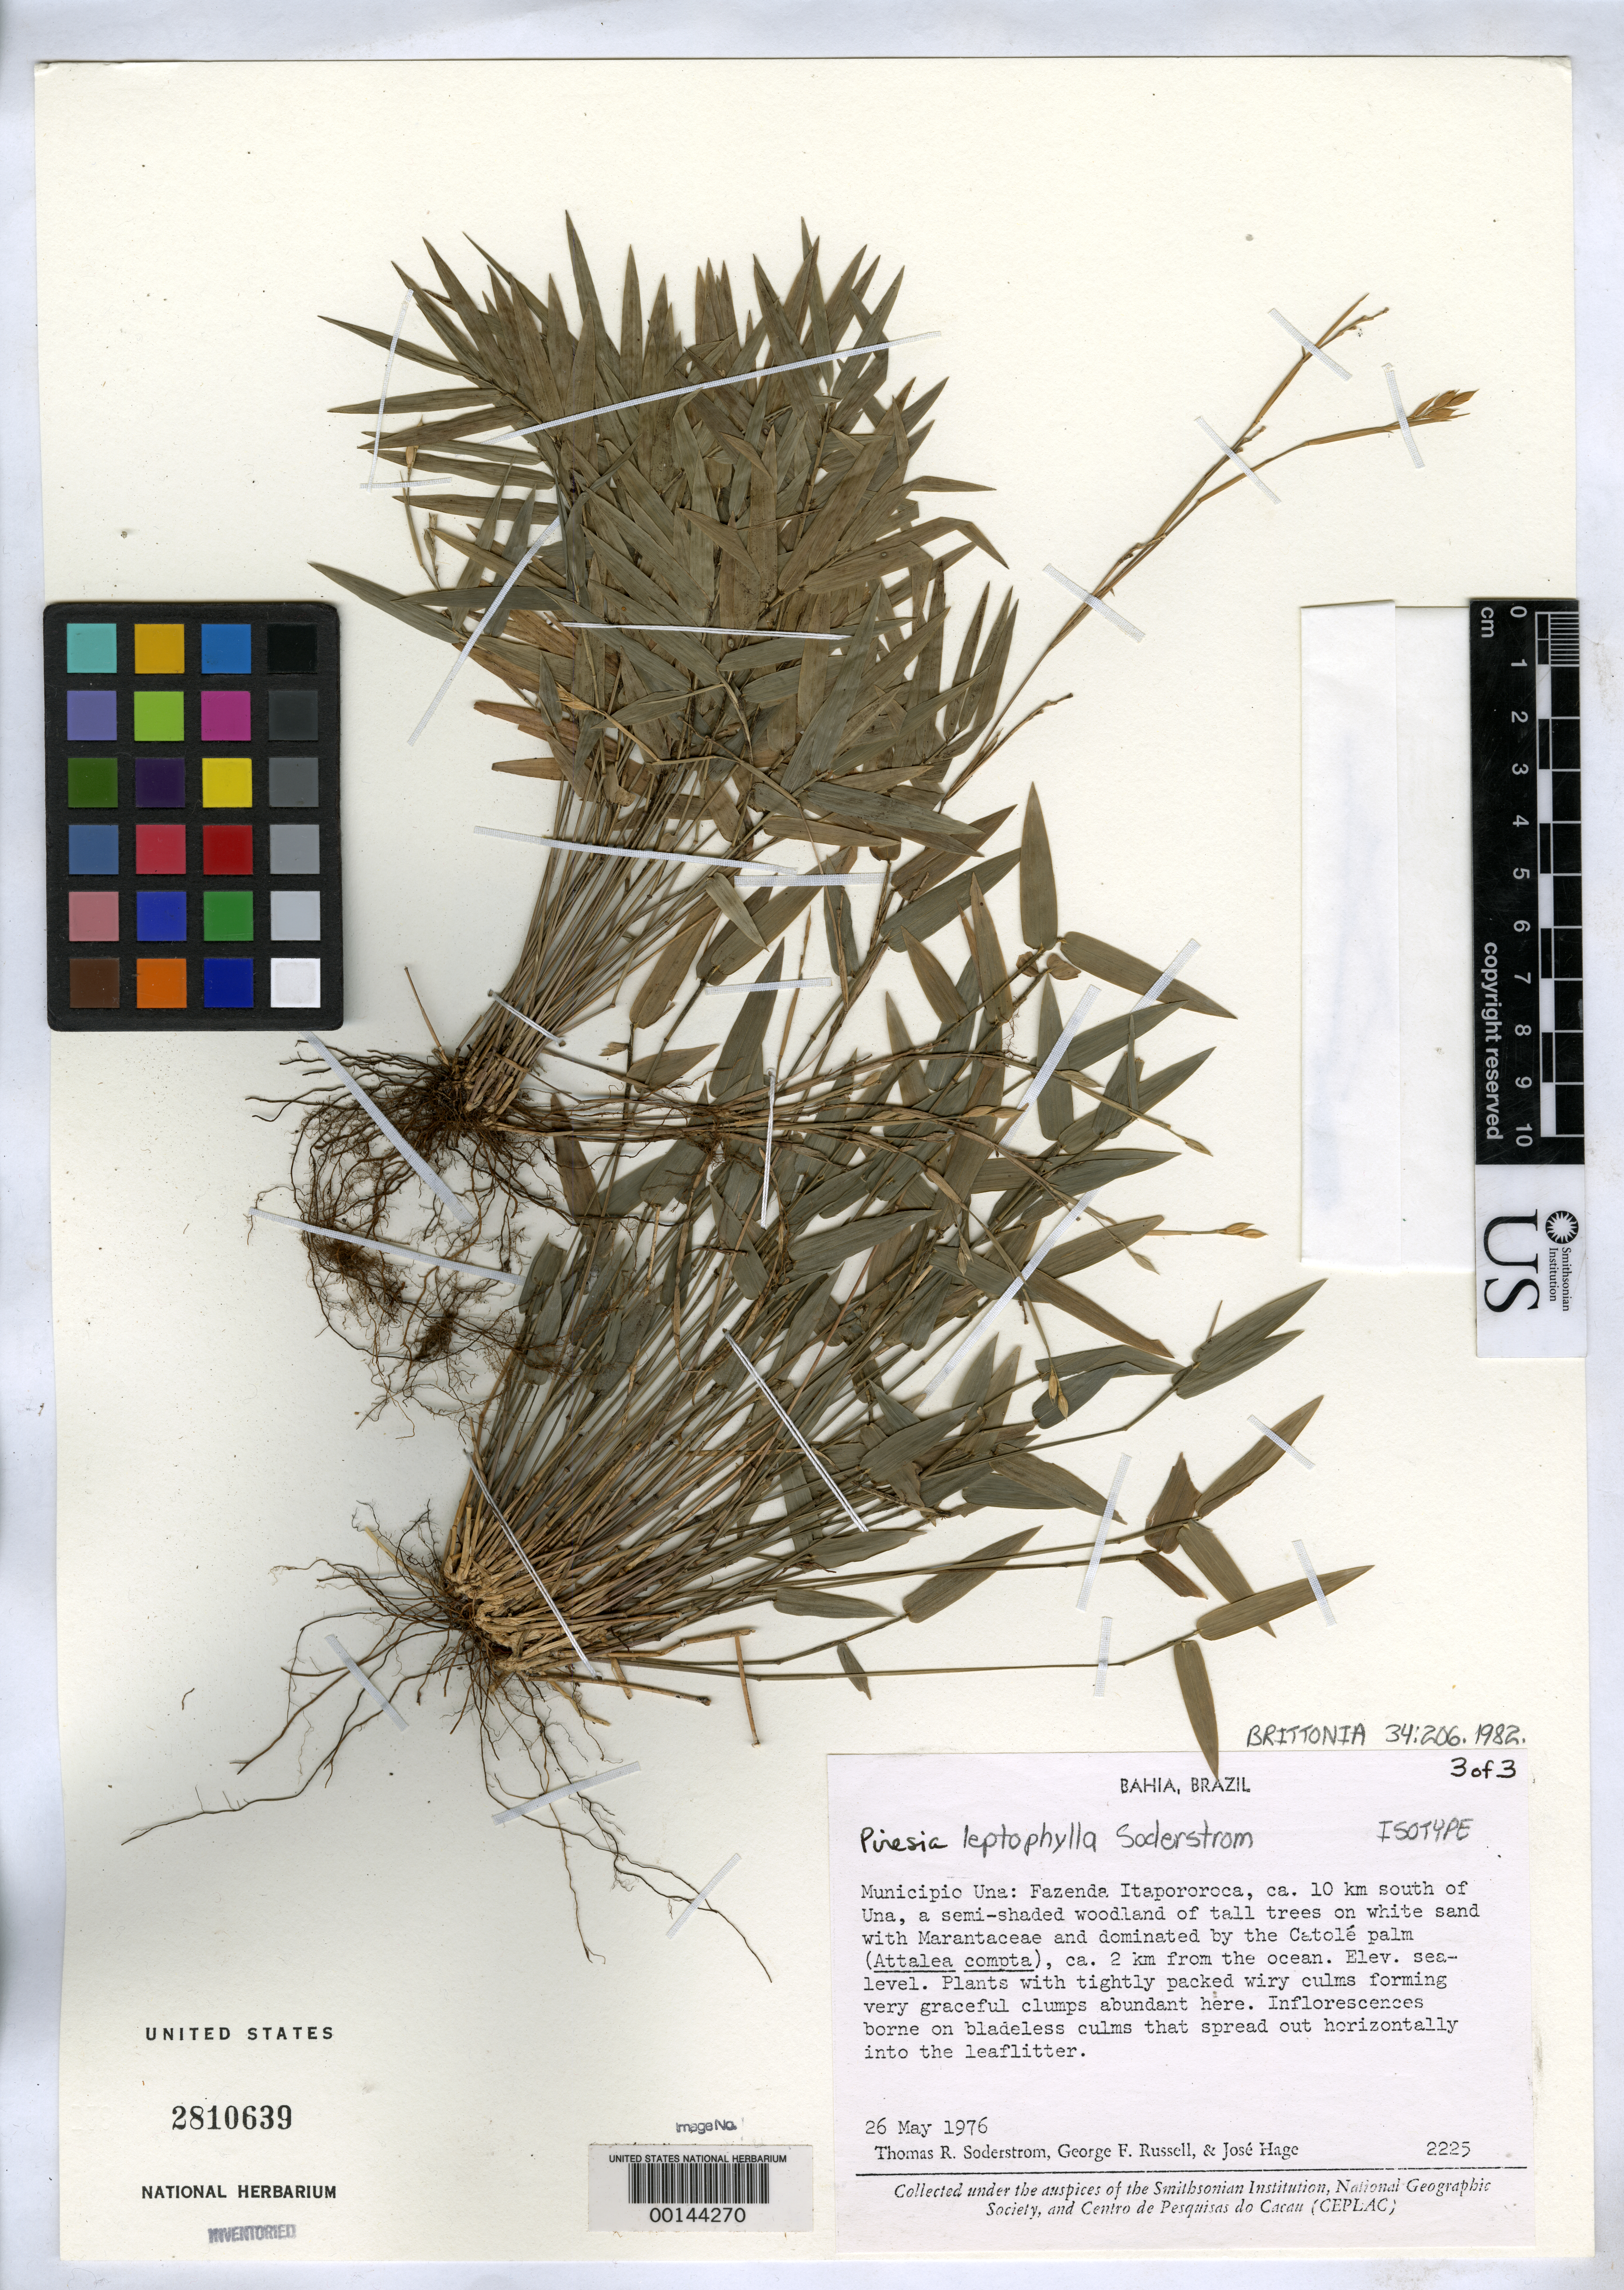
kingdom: Plantae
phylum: Tracheophyta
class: Liliopsida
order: Poales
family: Poaceae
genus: Piresia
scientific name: Piresia leptophylla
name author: Soderstr.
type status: Isotype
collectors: T. R. Soderstrom, G. Russell & J. Hage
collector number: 2225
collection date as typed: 26 May 1976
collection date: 1976-05-26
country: Brazil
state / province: Bahia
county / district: Una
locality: Fazenda Itapororoca, ca. 10 km S of Una.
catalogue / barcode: US 2810639